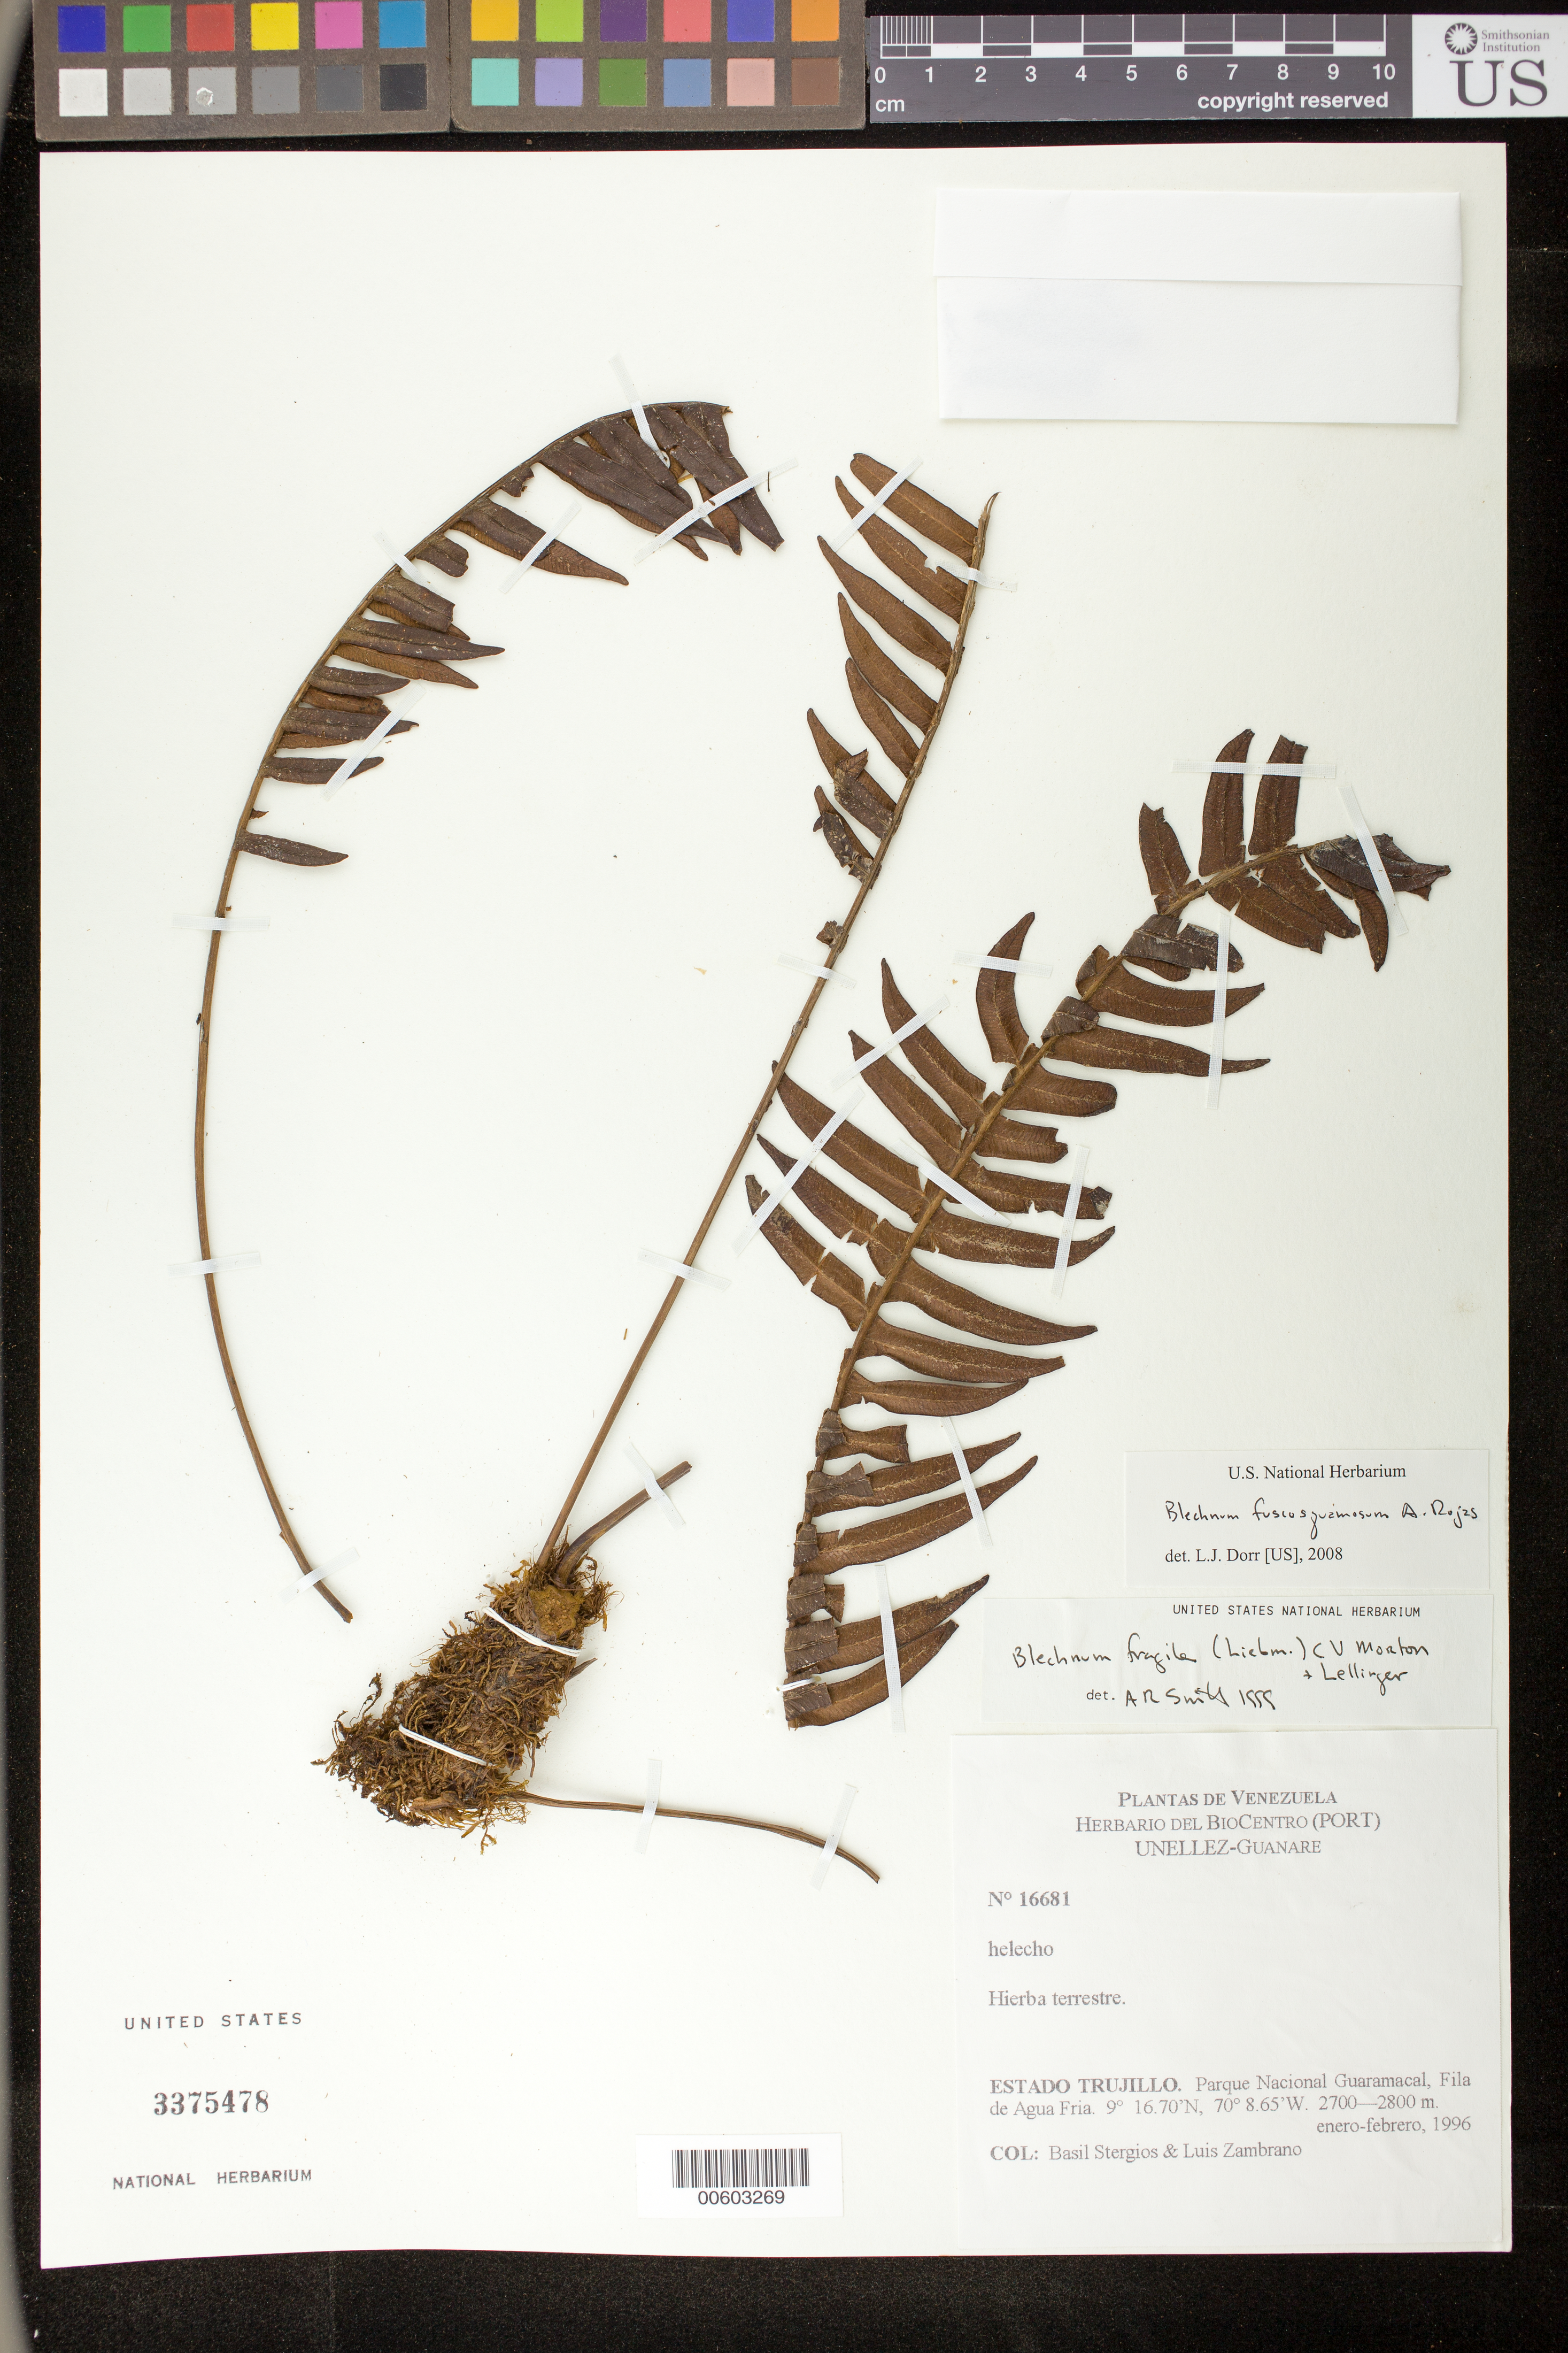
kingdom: Plantae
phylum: Tracheophyta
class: Polypodiopsida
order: Polypodiales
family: Blechnaceae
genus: Blechnum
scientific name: Blechnum fragile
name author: (Liebm.) C.V. Morton & Lellinger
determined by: Smith, Alan R., (UC)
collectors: B. G. Stergios & L. Zambrano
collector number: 16681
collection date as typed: Jan 1996 to -- Feb 1996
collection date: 1996-01/1996-02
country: Venezuela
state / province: Trujillo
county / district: Boconó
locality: Parque Nacional Guaramacal, Fila de Agua Fria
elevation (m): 2700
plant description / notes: PORT, UC, US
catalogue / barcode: US 3375478